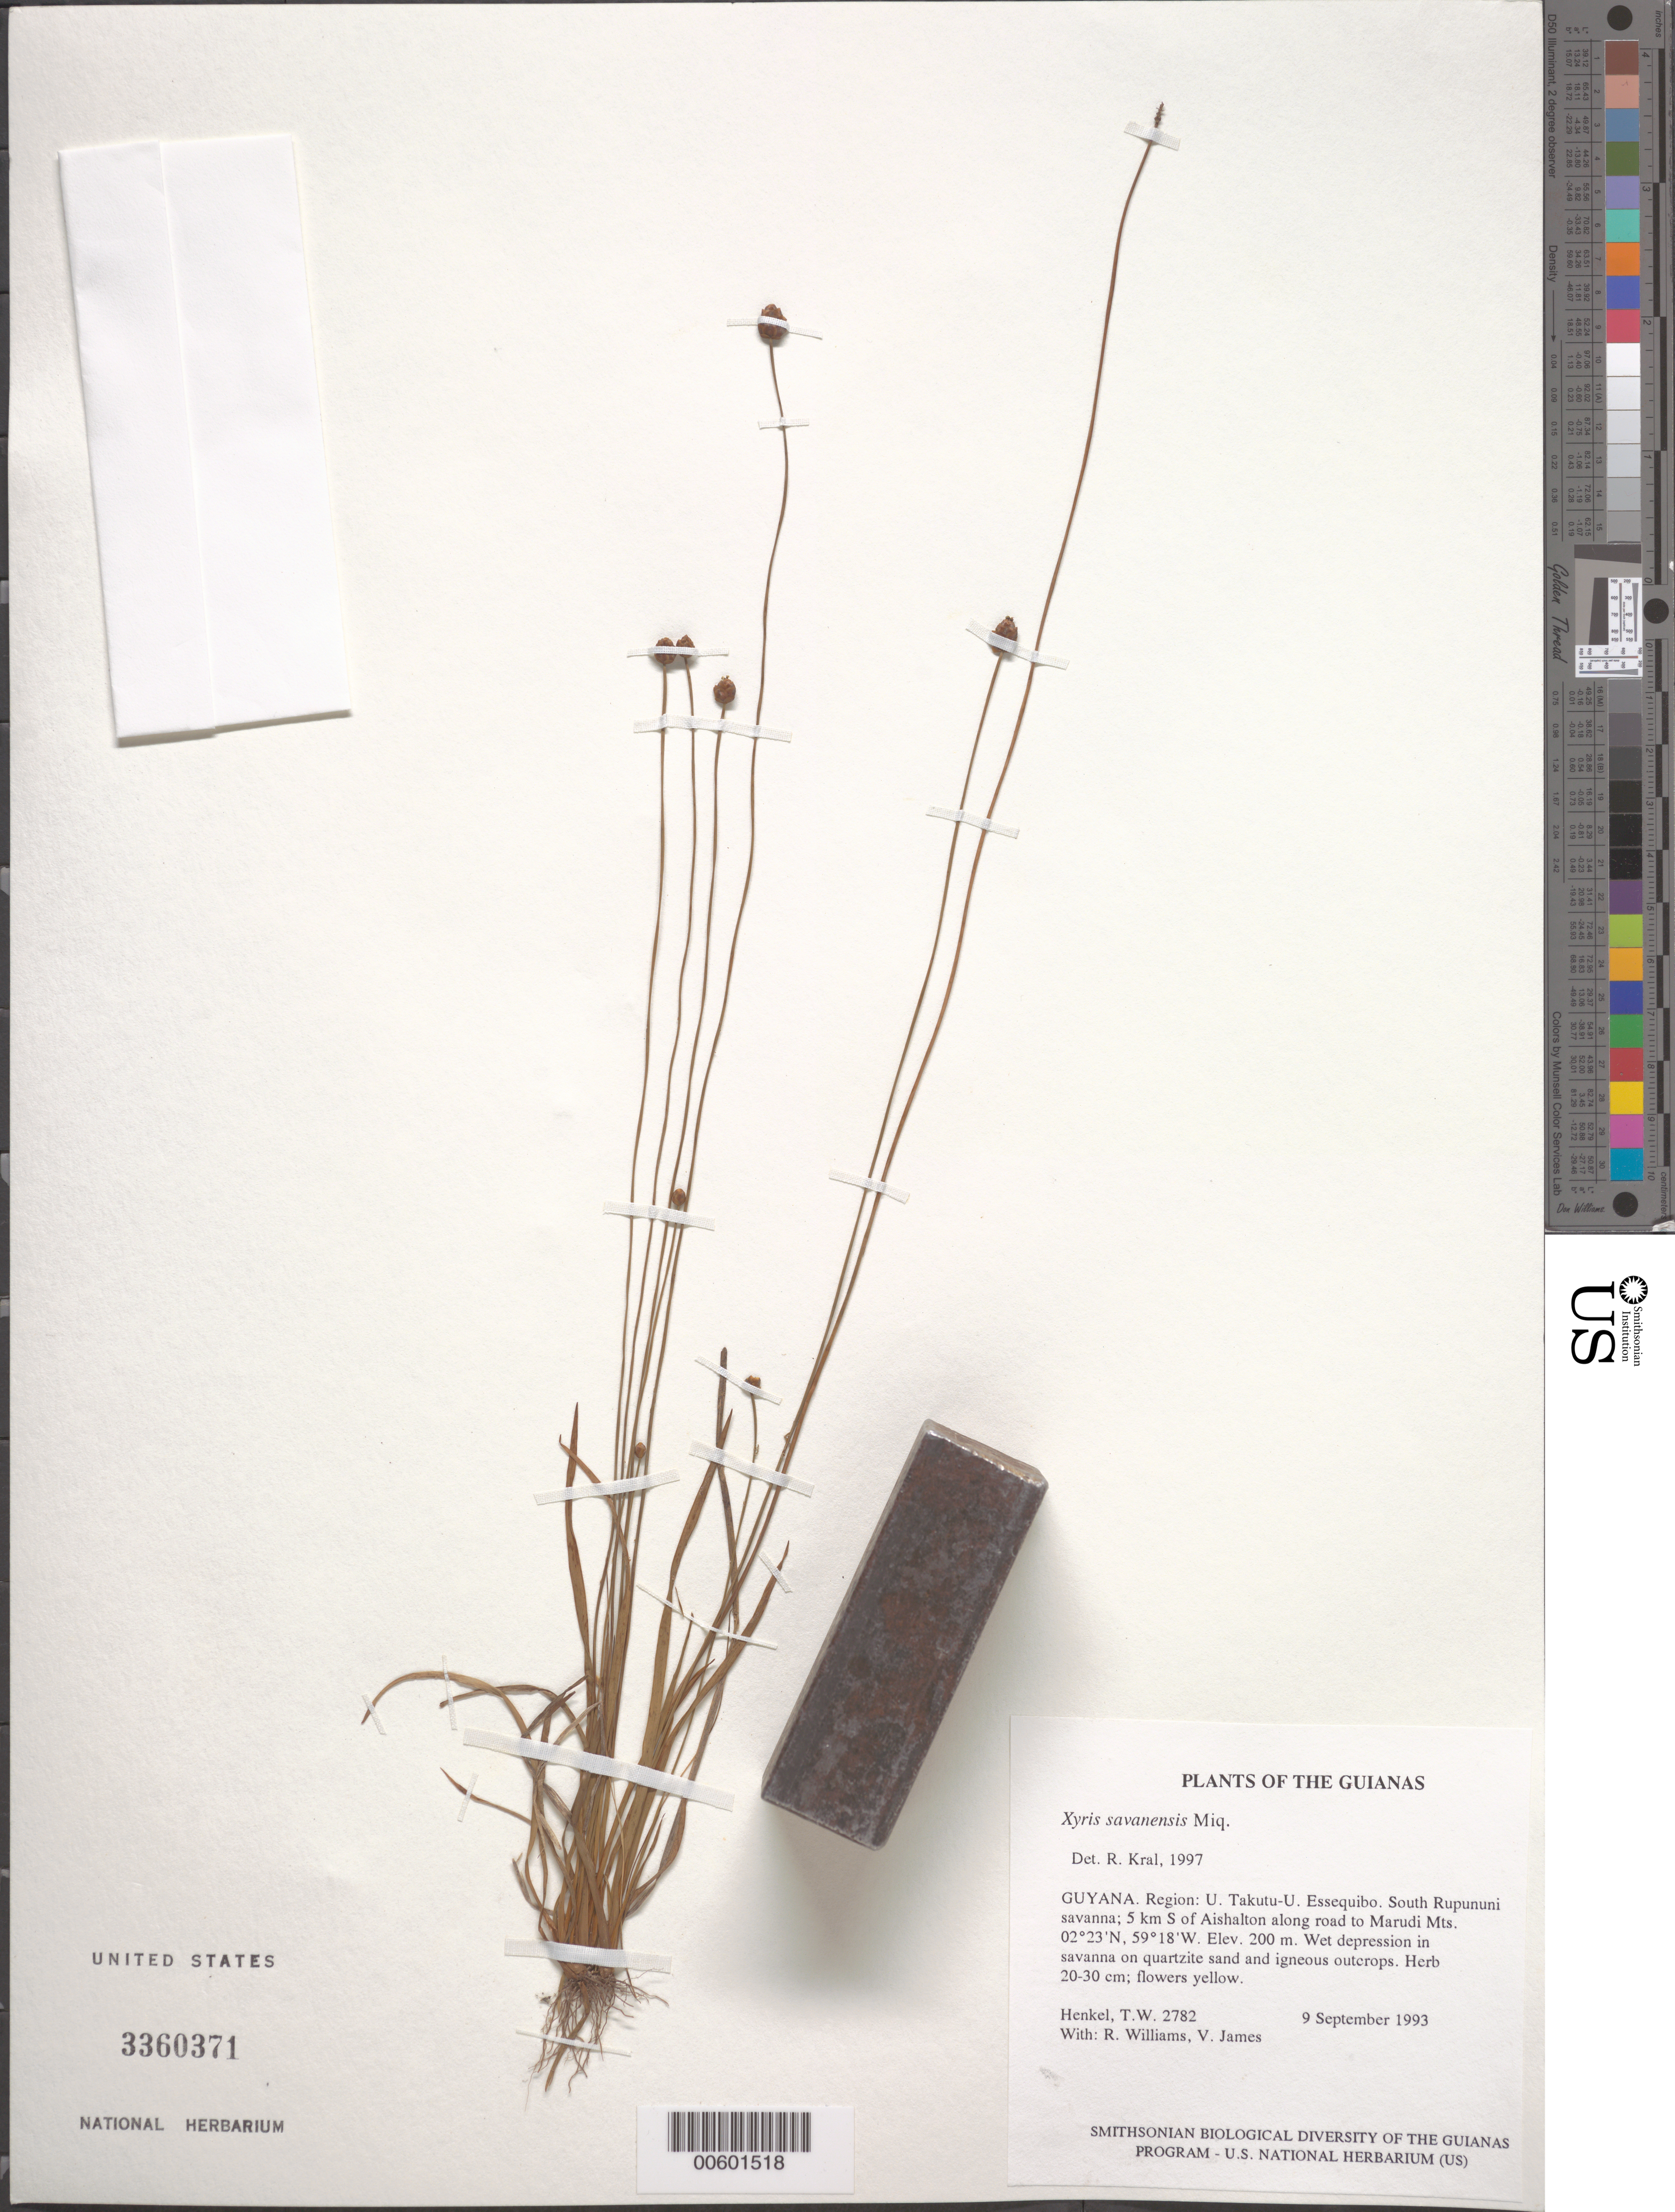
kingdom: Plantae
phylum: Tracheophyta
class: Liliopsida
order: Poales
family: Xyridaceae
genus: Xyris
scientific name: Xyris savanensis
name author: Miq.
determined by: Kral, Robert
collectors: T. Henkel, R. Williams & V. James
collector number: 2782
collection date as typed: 9 September 1993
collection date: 1993-09-09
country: Guyana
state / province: U. Takutu-U. Essequibo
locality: South Rupununi savanna; 5 km S of Aishalton along road to Marudi Mts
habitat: Wet depression in savanna on quartzite sand and igneous outcrops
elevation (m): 200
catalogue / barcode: US 3360371